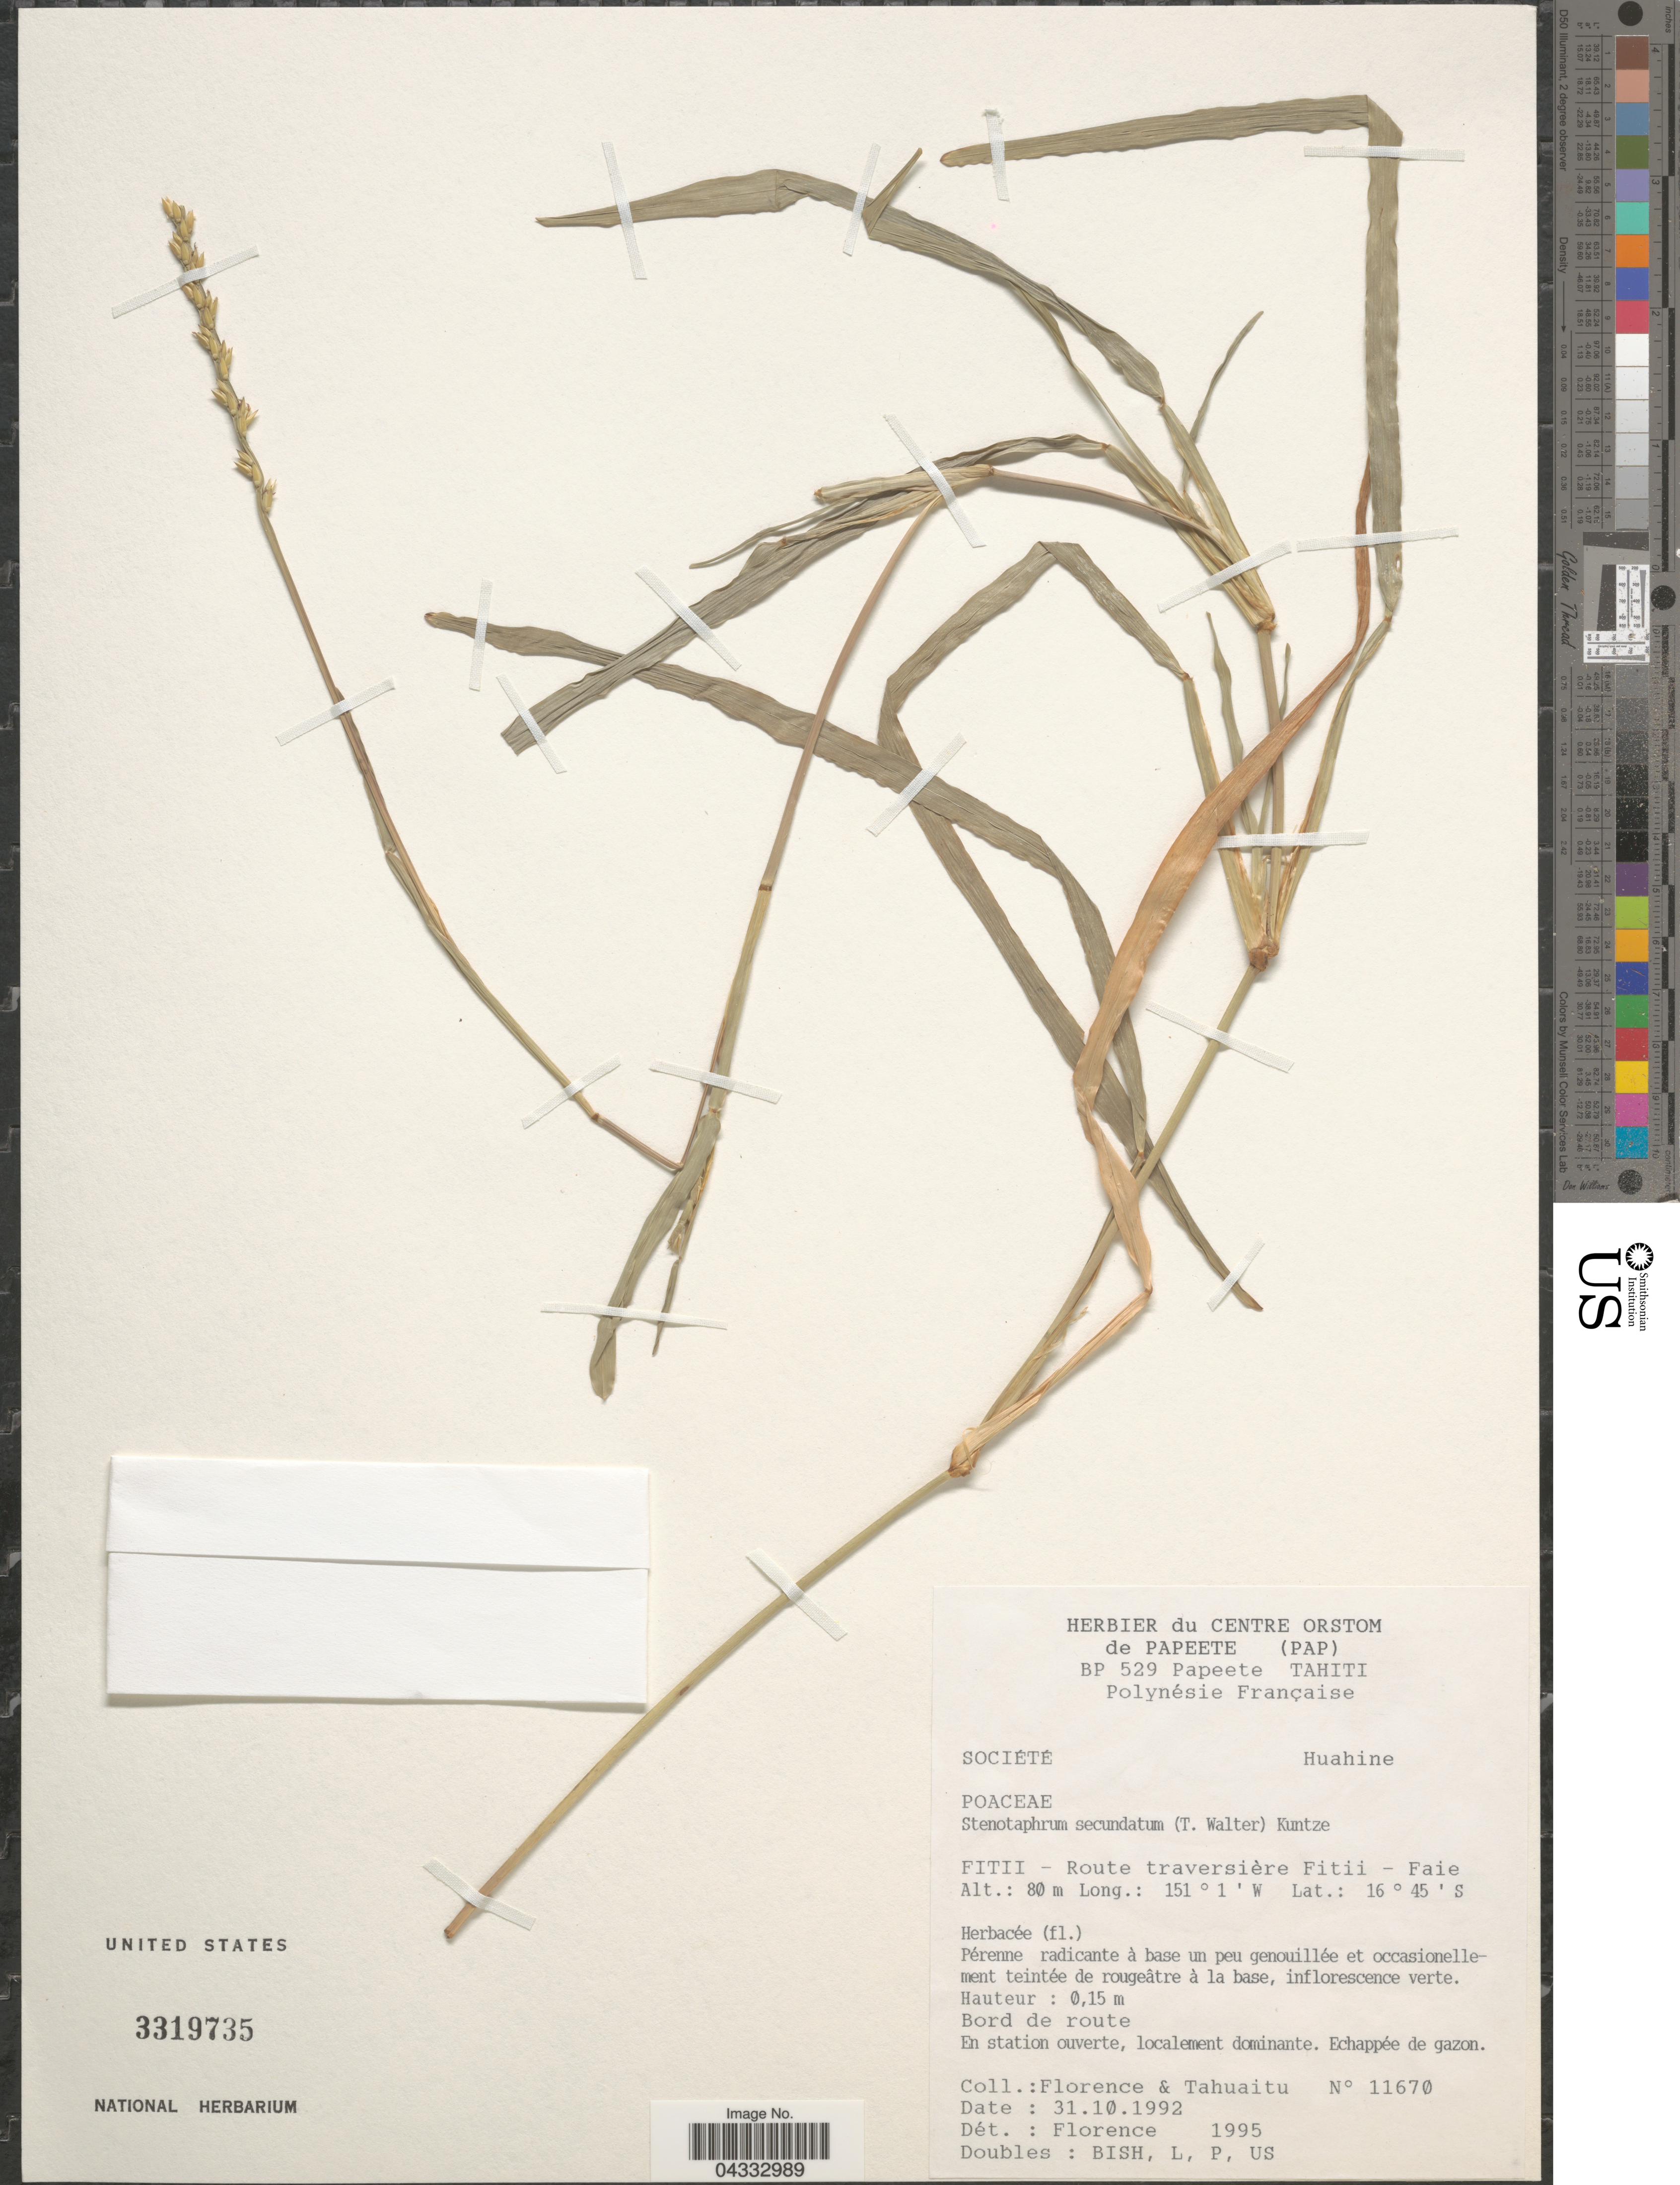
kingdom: Plantae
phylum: Tracheophyta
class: Liliopsida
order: Poales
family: Poaceae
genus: Stenotaphrum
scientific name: Stenotaphrum secundatum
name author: (Walter) Kuntze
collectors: -. Florence & -. Tahuaitu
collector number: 11670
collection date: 1992-10-31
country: French Polynesia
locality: Polynésie Française. Société. Huahine. Fitii-Route traversière Fitii-Faie.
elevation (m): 80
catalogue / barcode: US 3319735